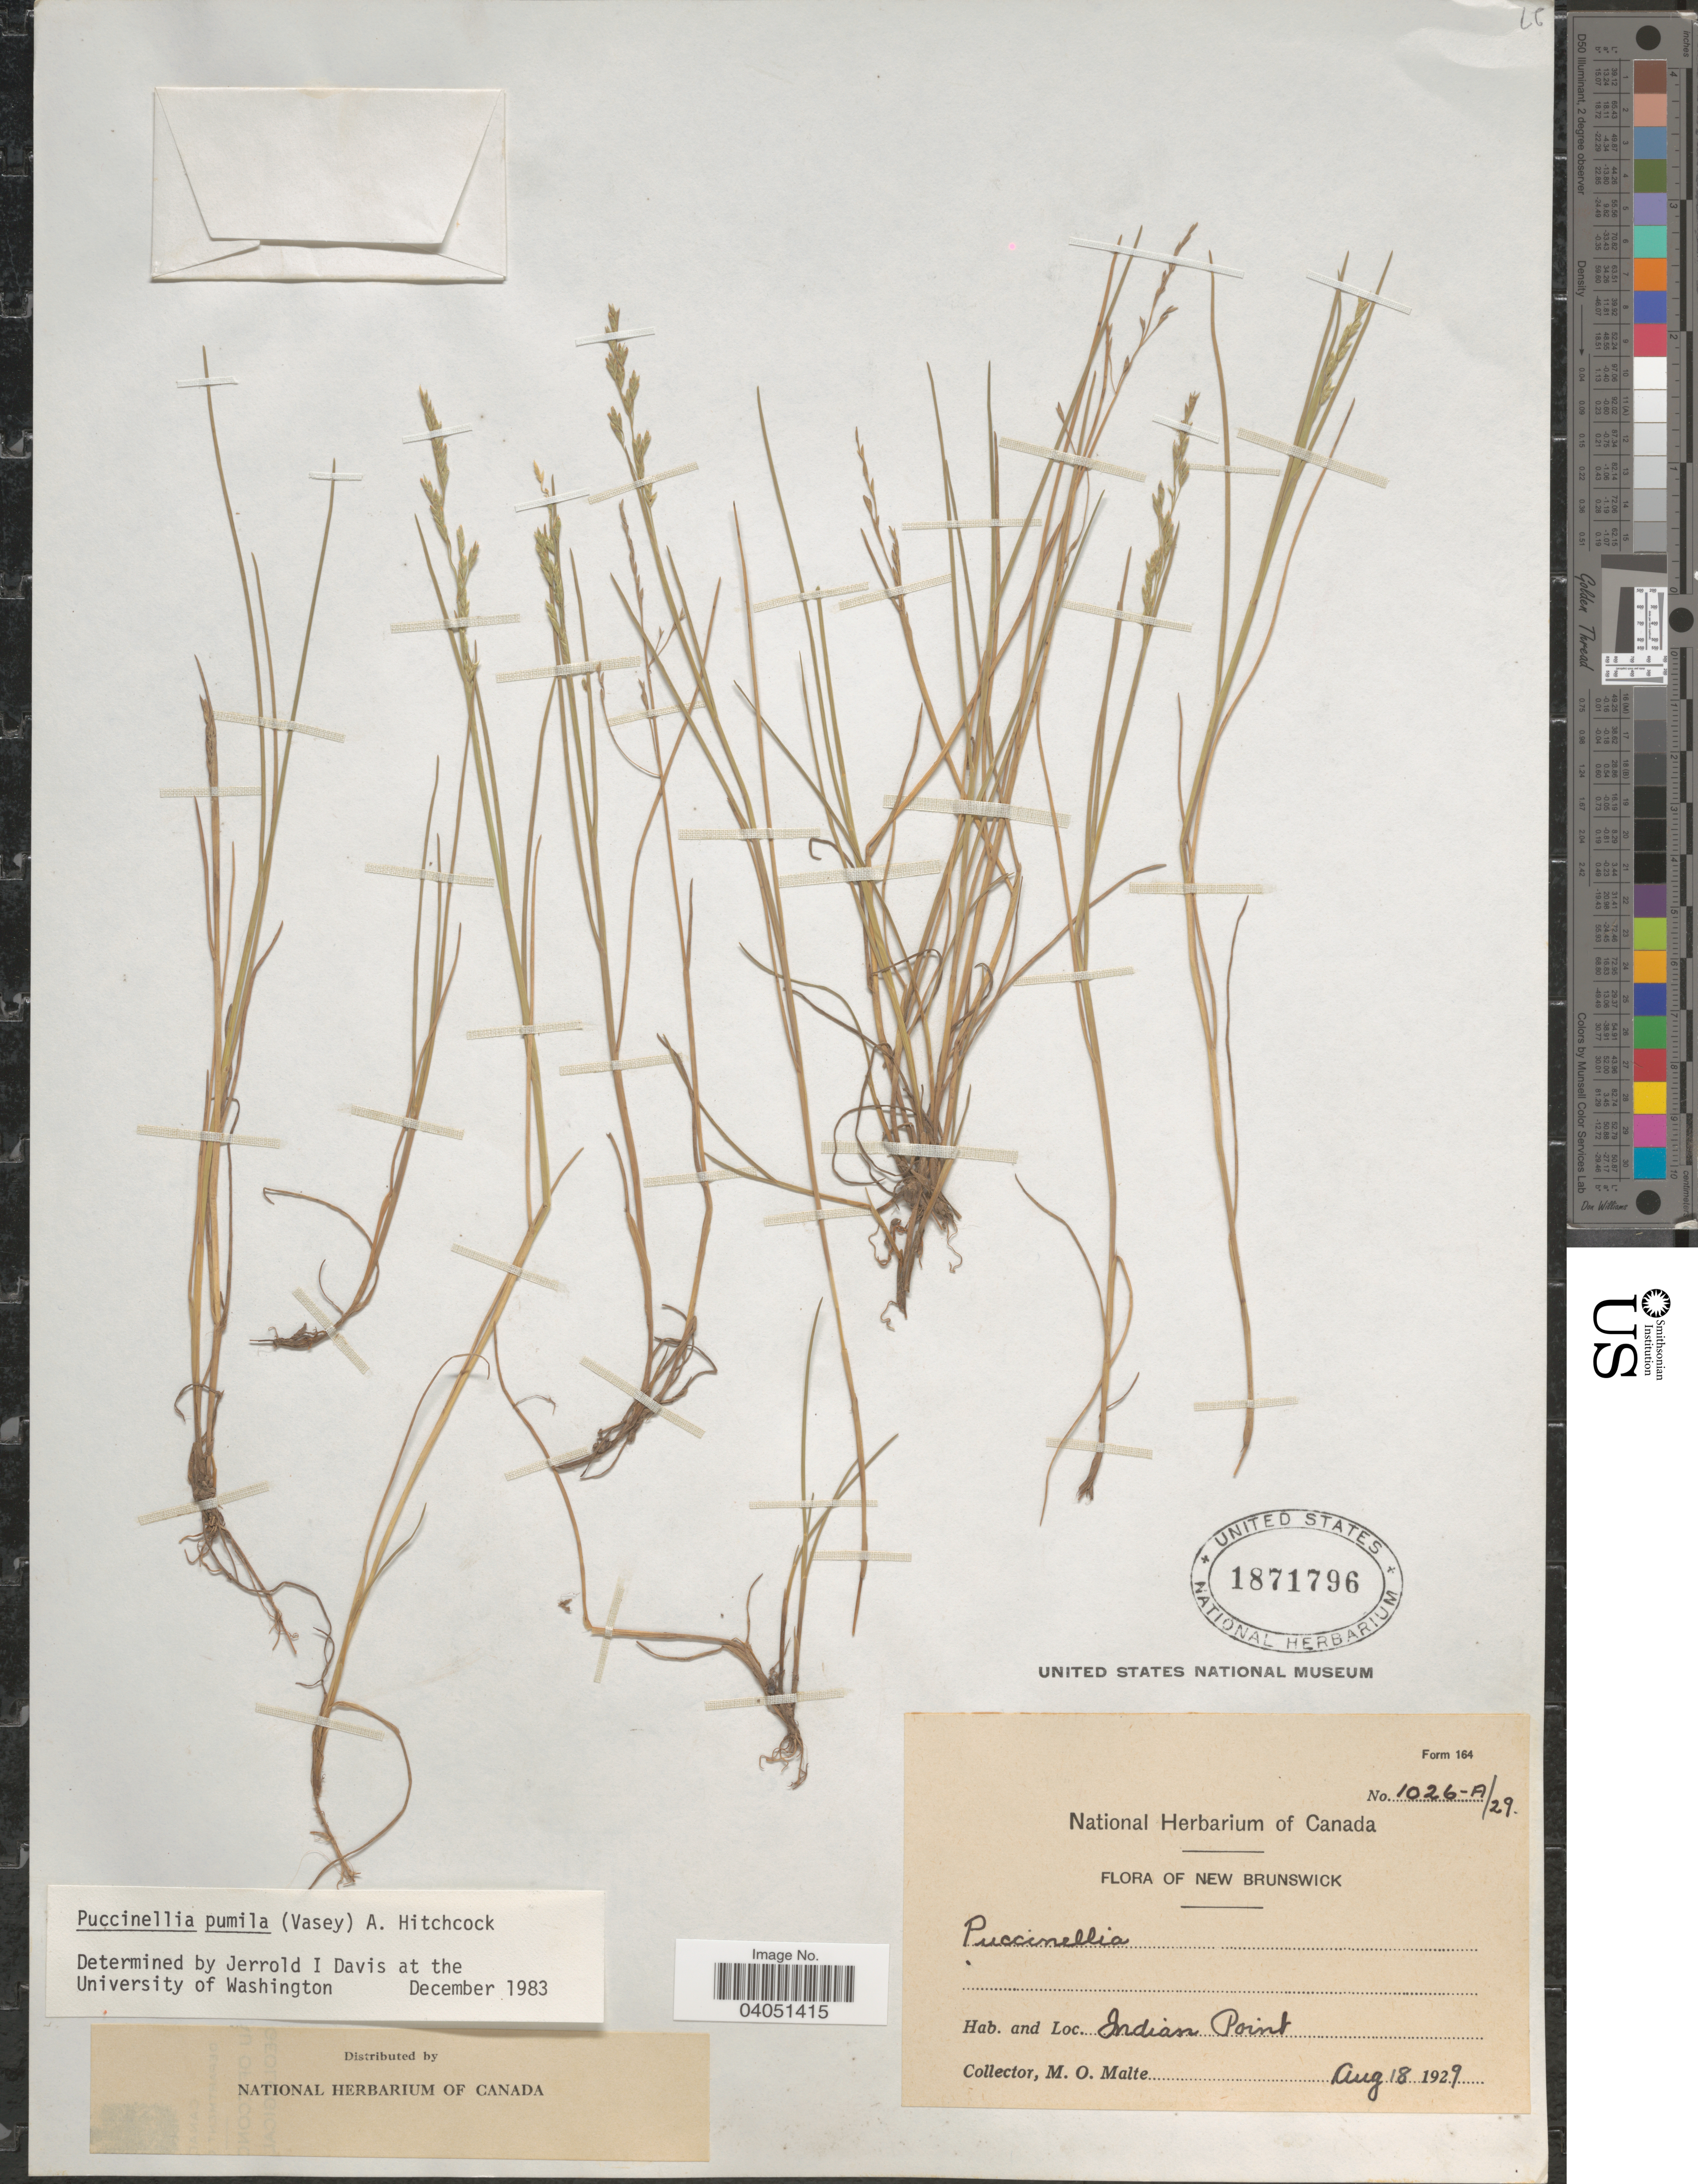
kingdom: Plantae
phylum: Tracheophyta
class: Liliopsida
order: Poales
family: Poaceae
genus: Puccinellia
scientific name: Puccinellia pumila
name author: (Vasey) Hitchc.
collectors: M. O. Malte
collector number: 1026-A/29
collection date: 1929-08-18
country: Canada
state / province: New Brunswick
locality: Indian Point.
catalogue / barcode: US 1871796